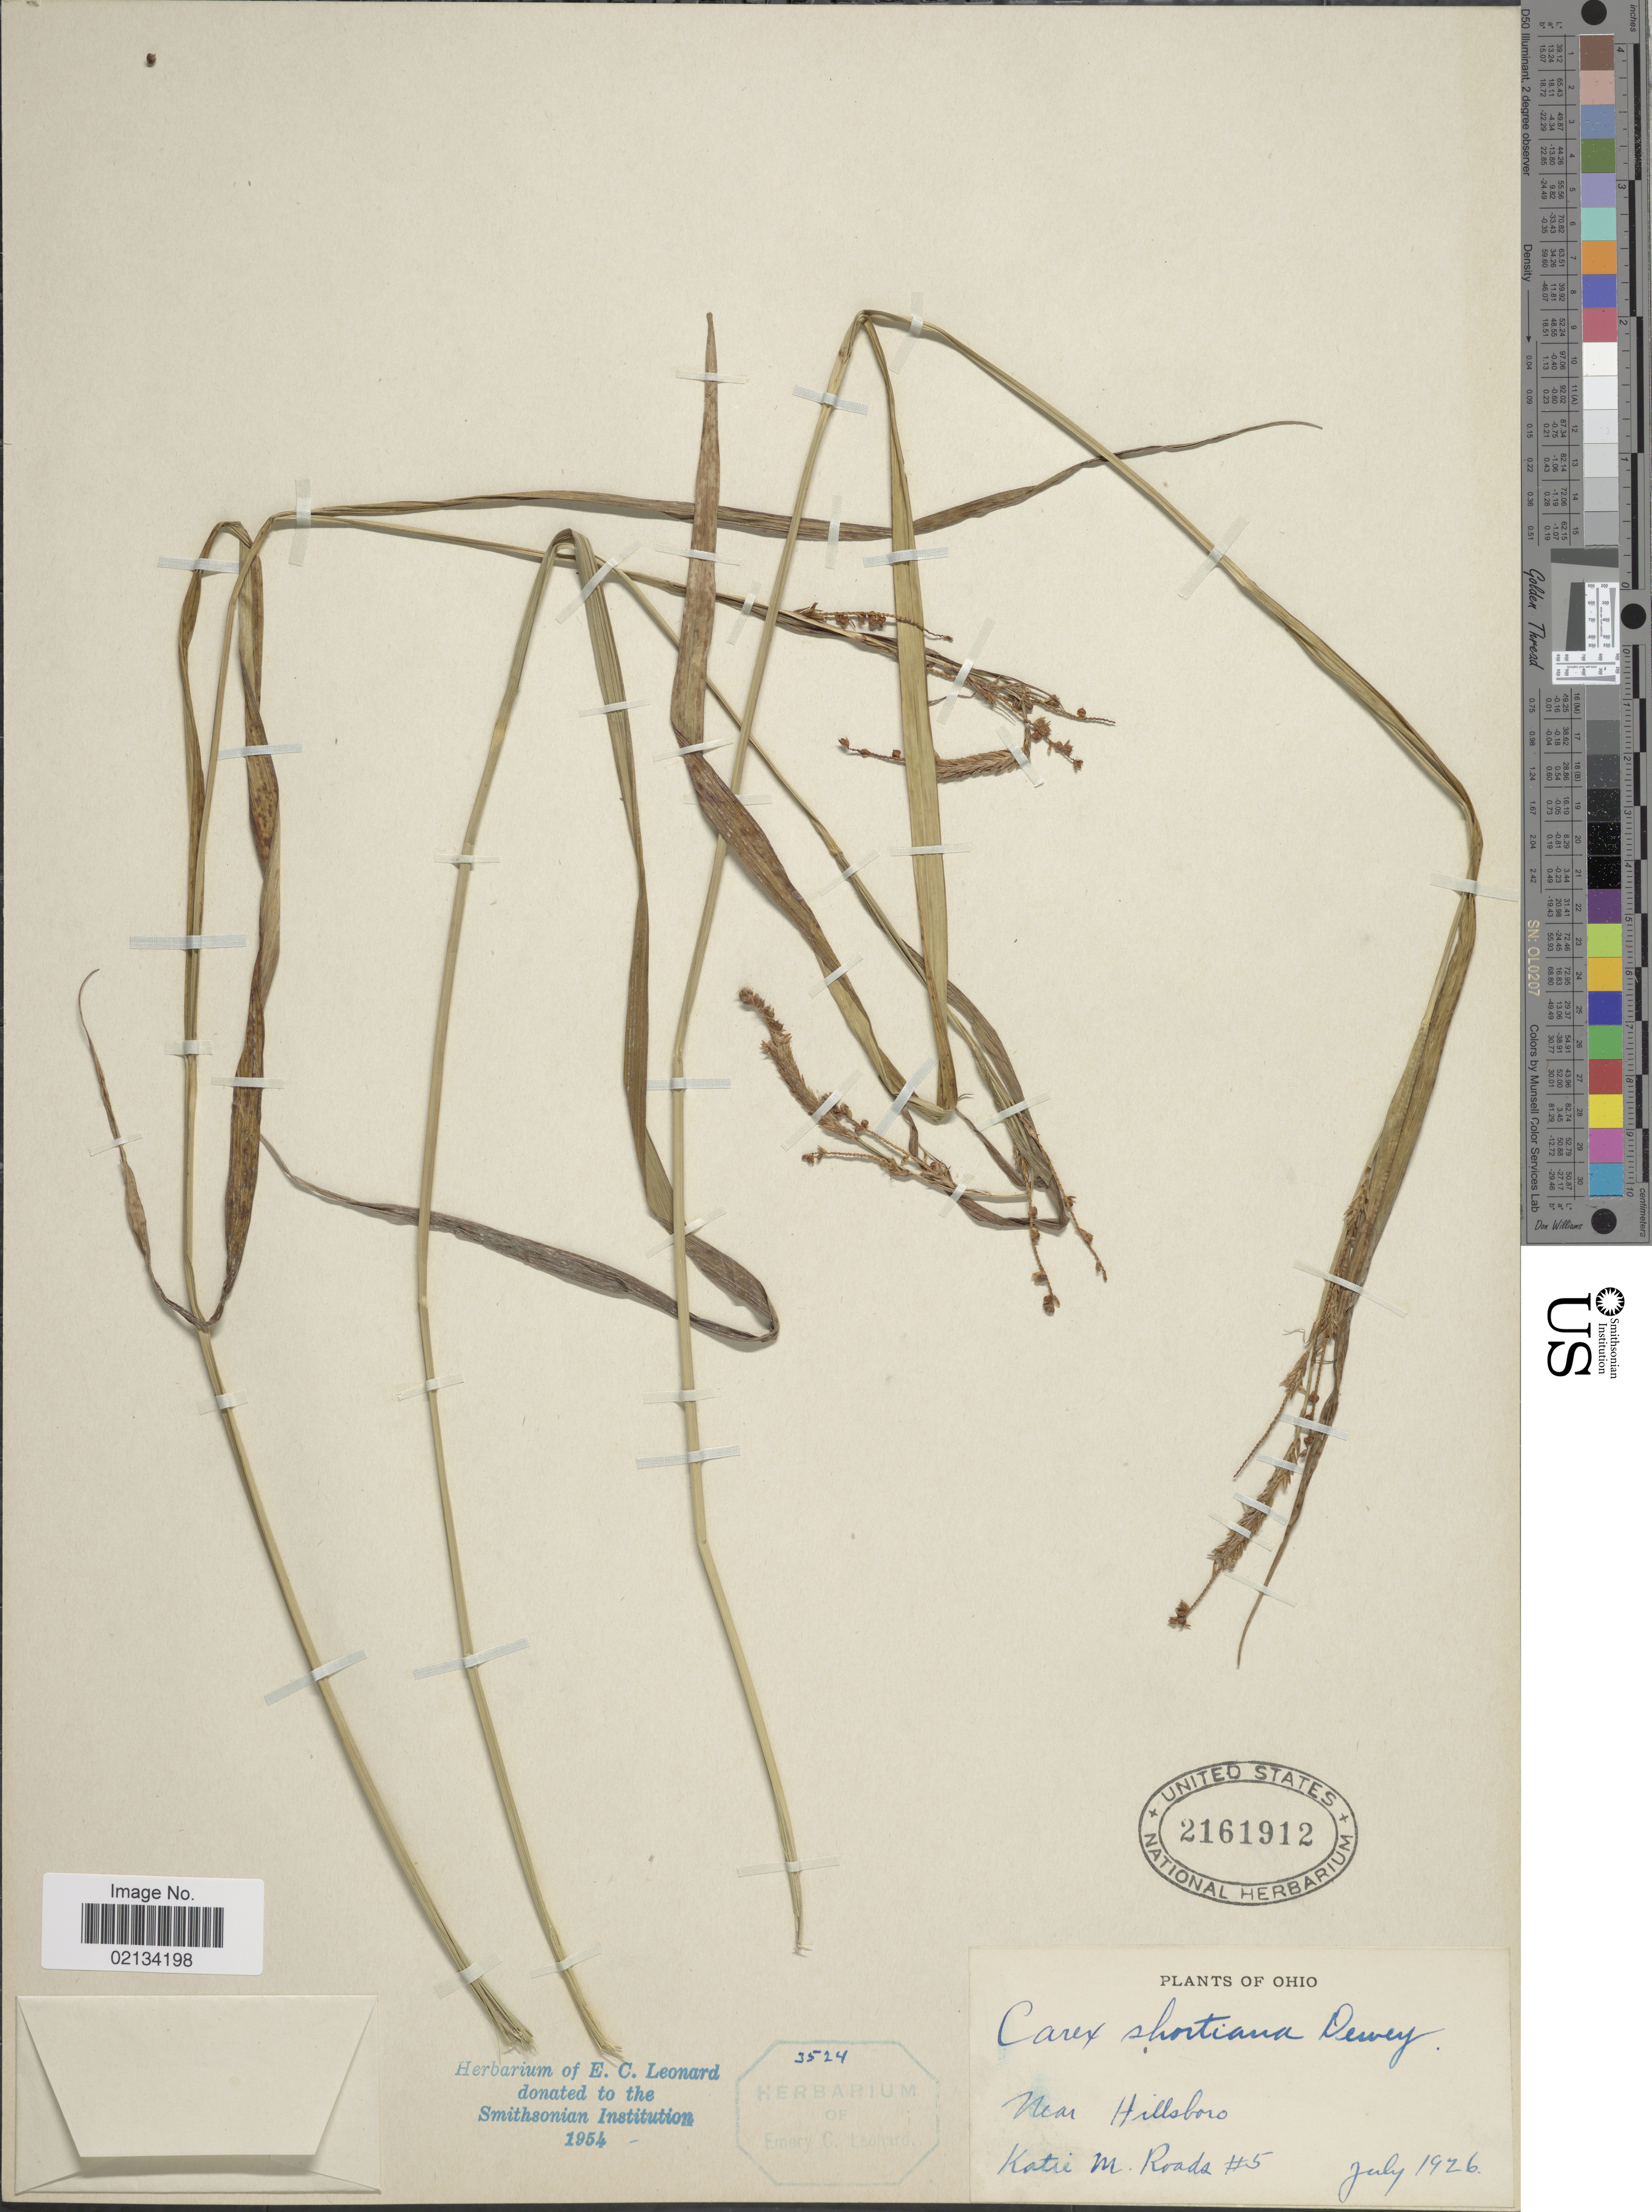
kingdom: Plantae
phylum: Tracheophyta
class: Liliopsida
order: Poales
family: Cyperaceae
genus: Carex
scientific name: Carex shortiana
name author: Dewey & Torr.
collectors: K. Roads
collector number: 5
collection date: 1926-07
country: United States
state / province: Ohio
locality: Near Hilslboro.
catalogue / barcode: US 2161912